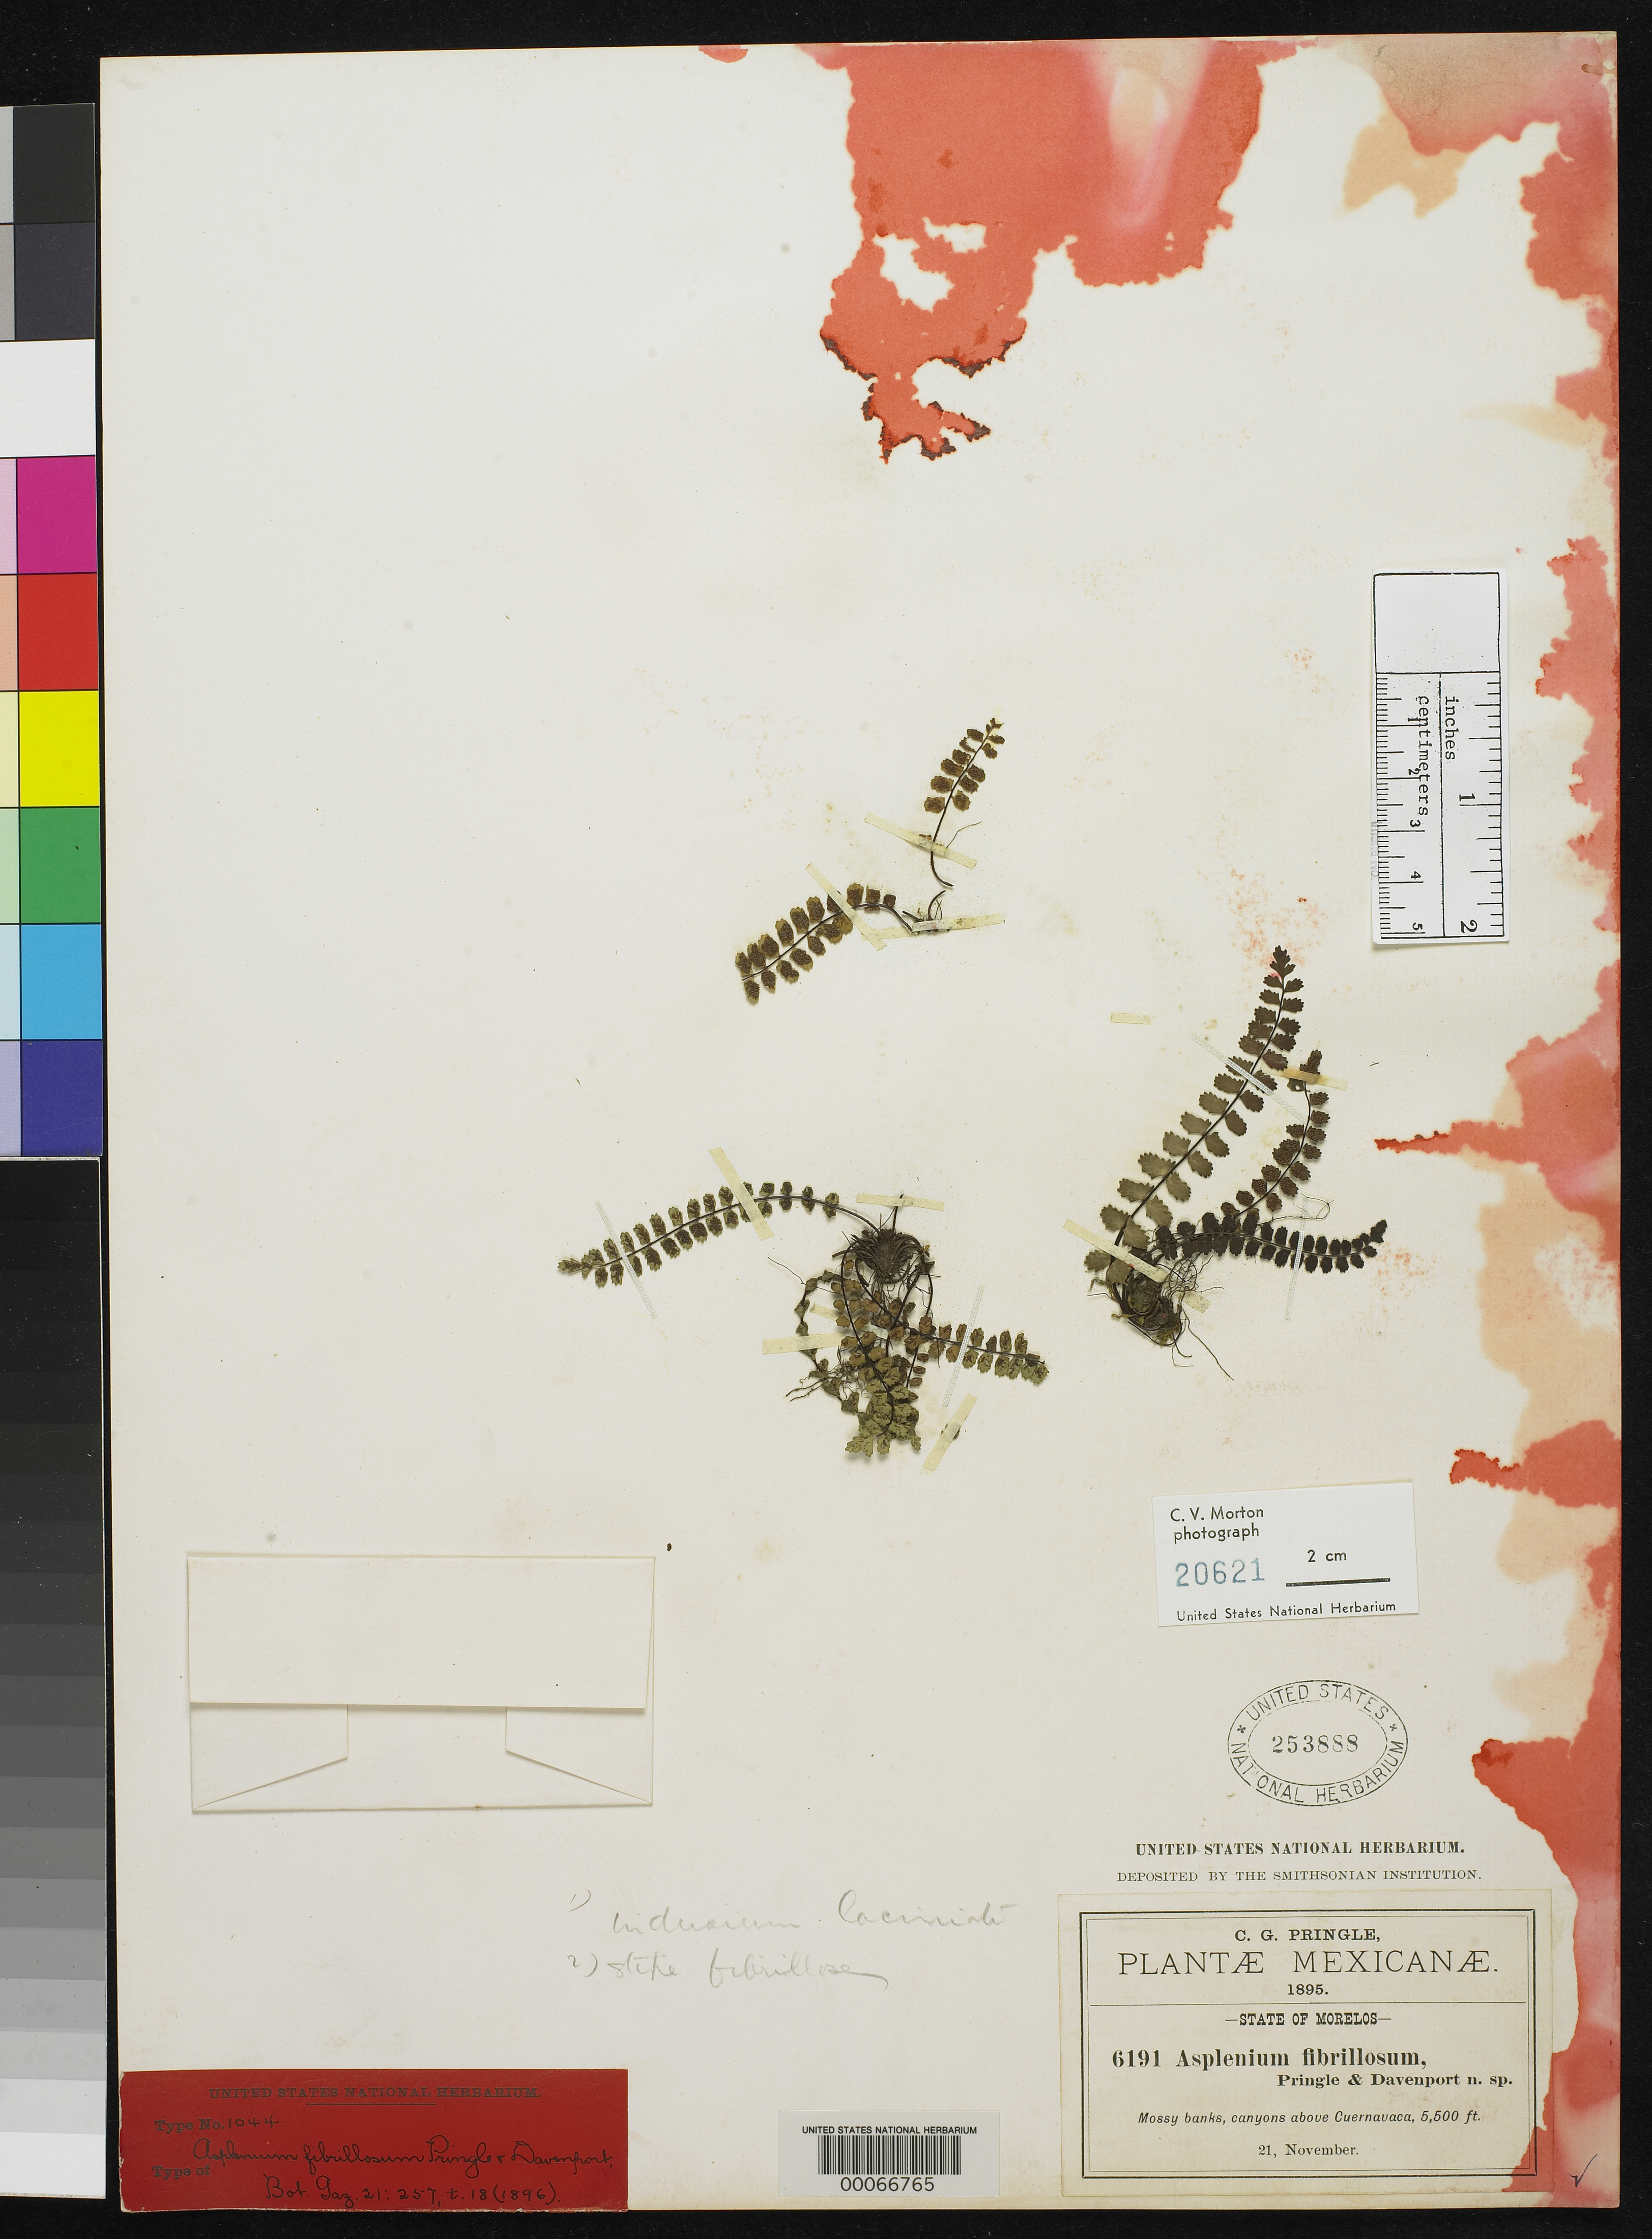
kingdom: Plantae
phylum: Tracheophyta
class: Polypodiopsida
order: Polypodiales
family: Aspleniaceae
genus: Asplenium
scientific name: Asplenium fibrillosum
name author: Pringle & Davenp.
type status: Type Collection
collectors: C. G. Pringle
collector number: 6191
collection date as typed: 21 Nov 1895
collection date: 1895-11-21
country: Mexico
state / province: Morelos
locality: Canyons above Cuernavaca.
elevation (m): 1676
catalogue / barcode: US 253888